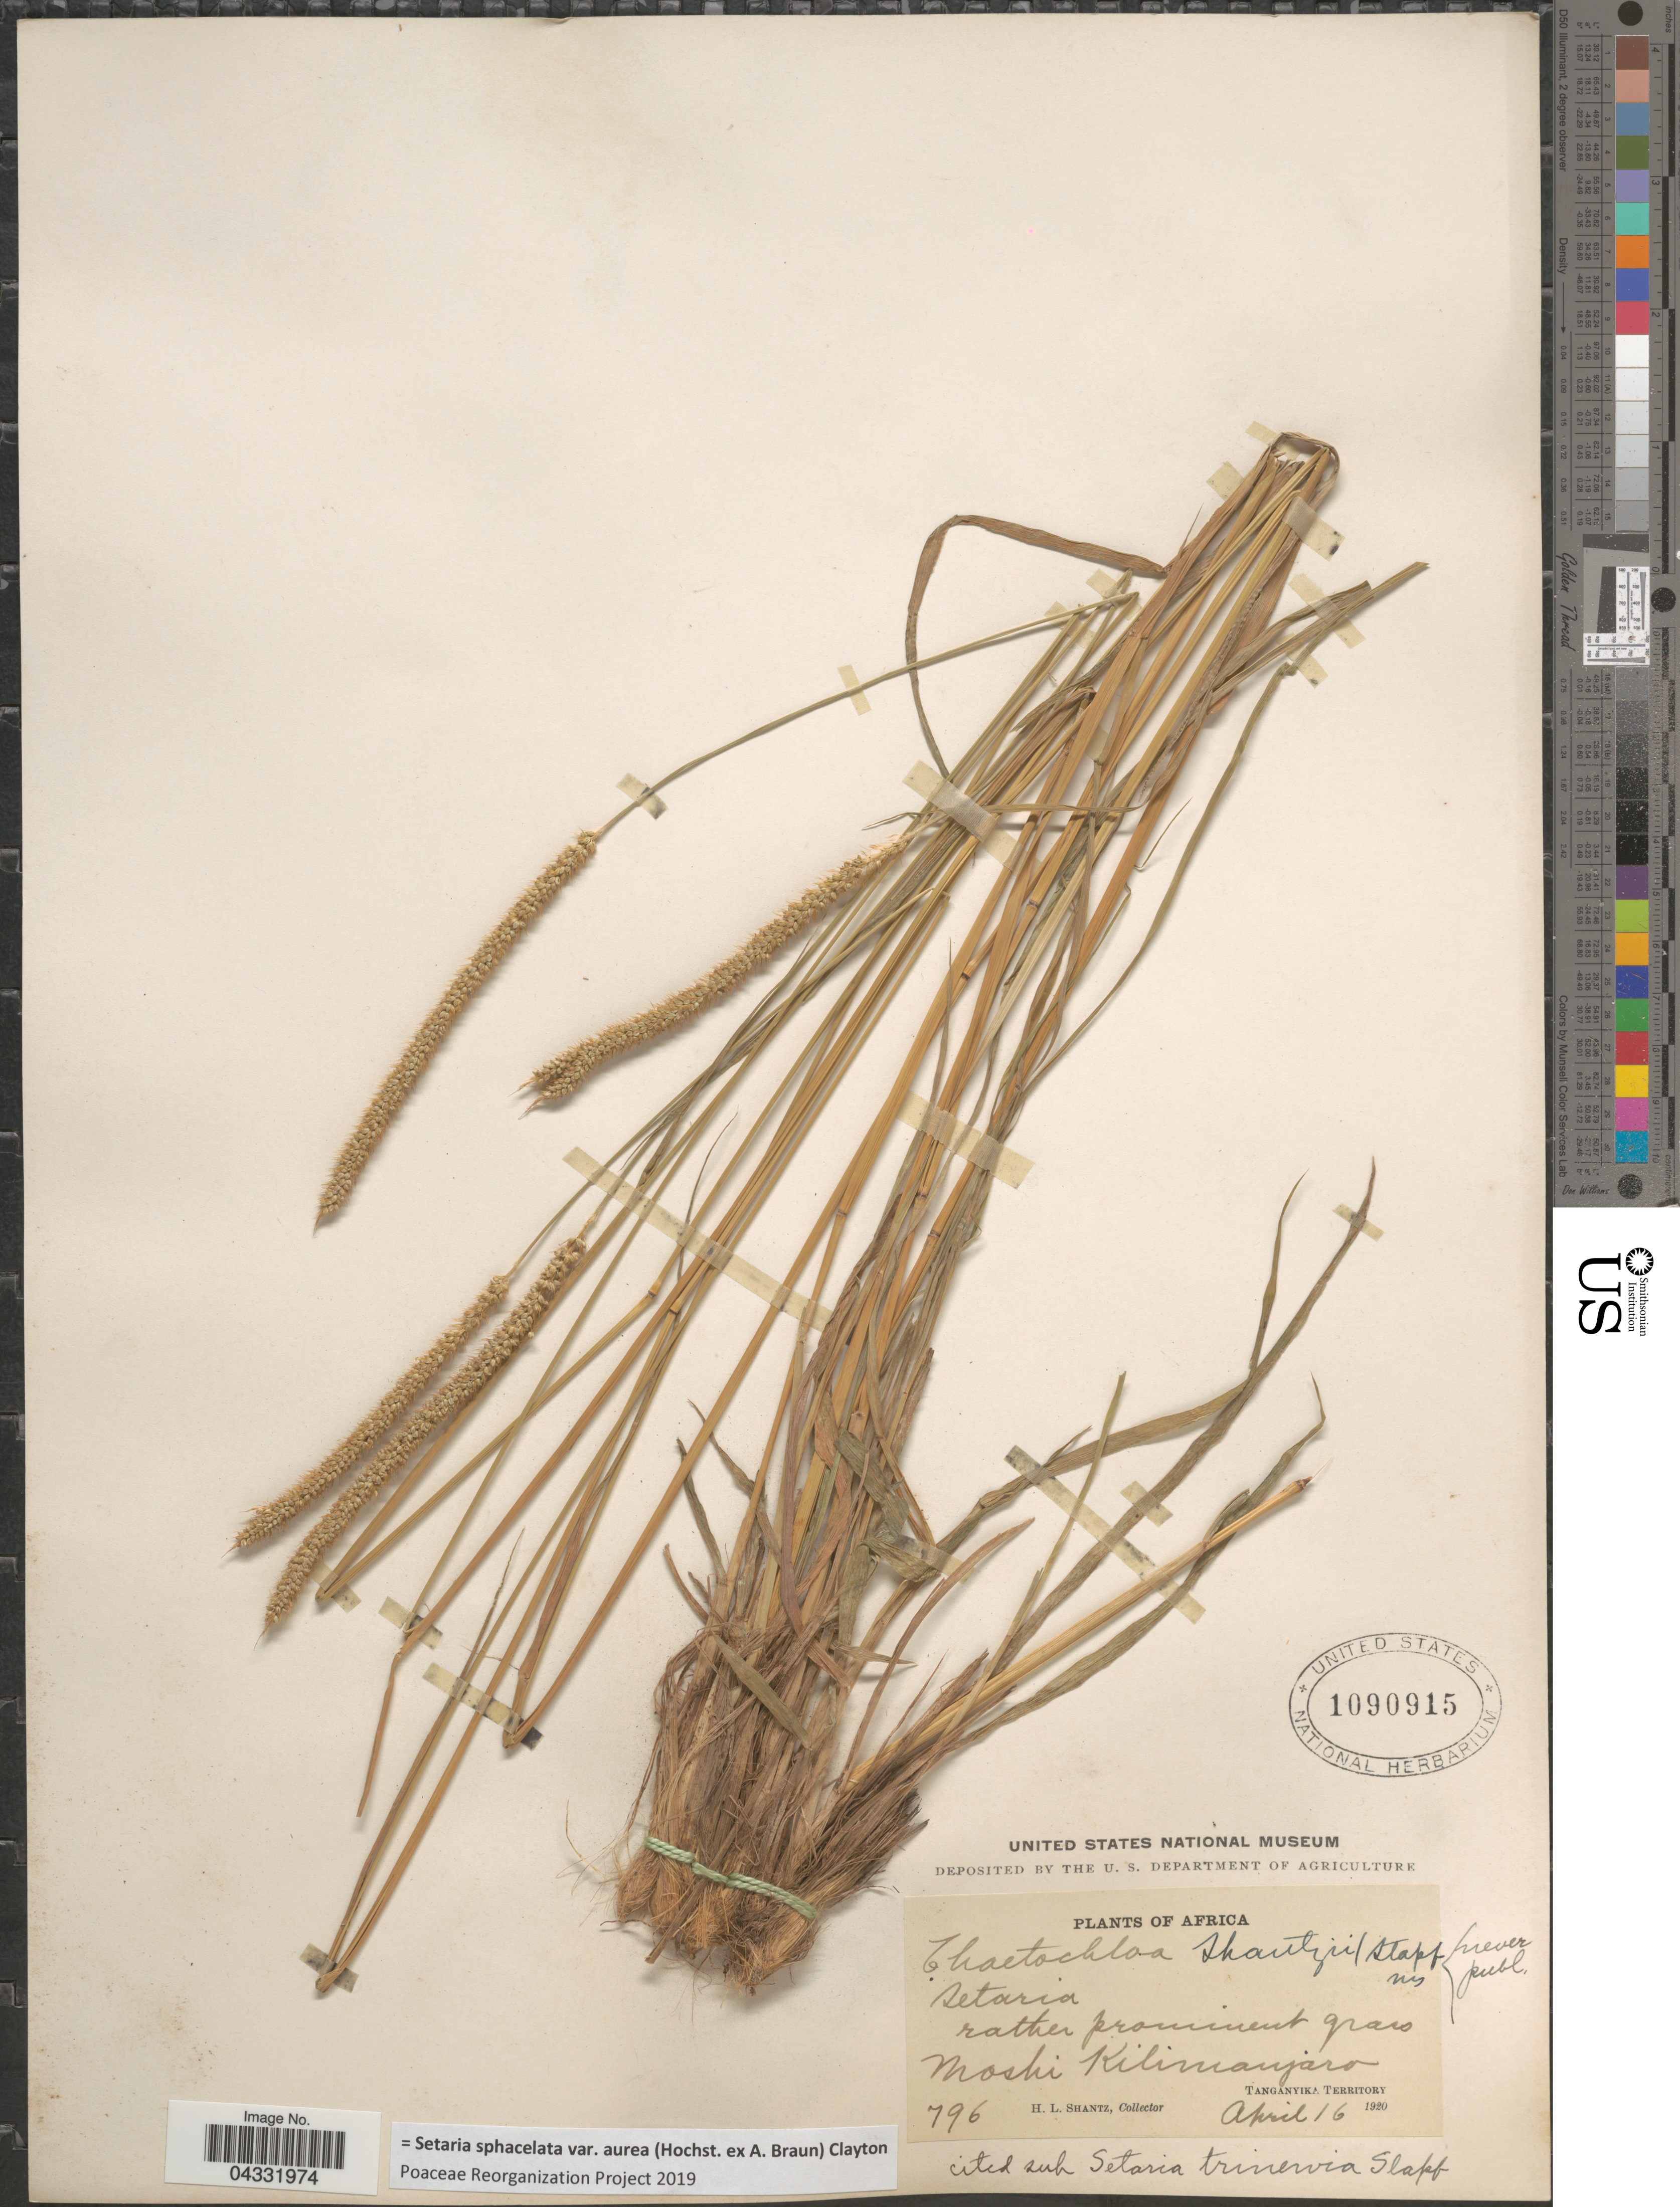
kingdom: Plantae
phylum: Tracheophyta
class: Liliopsida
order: Poales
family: Poaceae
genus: Setaria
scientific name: Setaria sphacelata var. aurea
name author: (Hochst. ex A. Braun) Clayton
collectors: H. Shantz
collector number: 796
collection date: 1920-04-16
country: Tanzania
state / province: Kilimanjaro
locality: Moshi Kilimanjaro. Tanganyika Territory.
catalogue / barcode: US 1090915